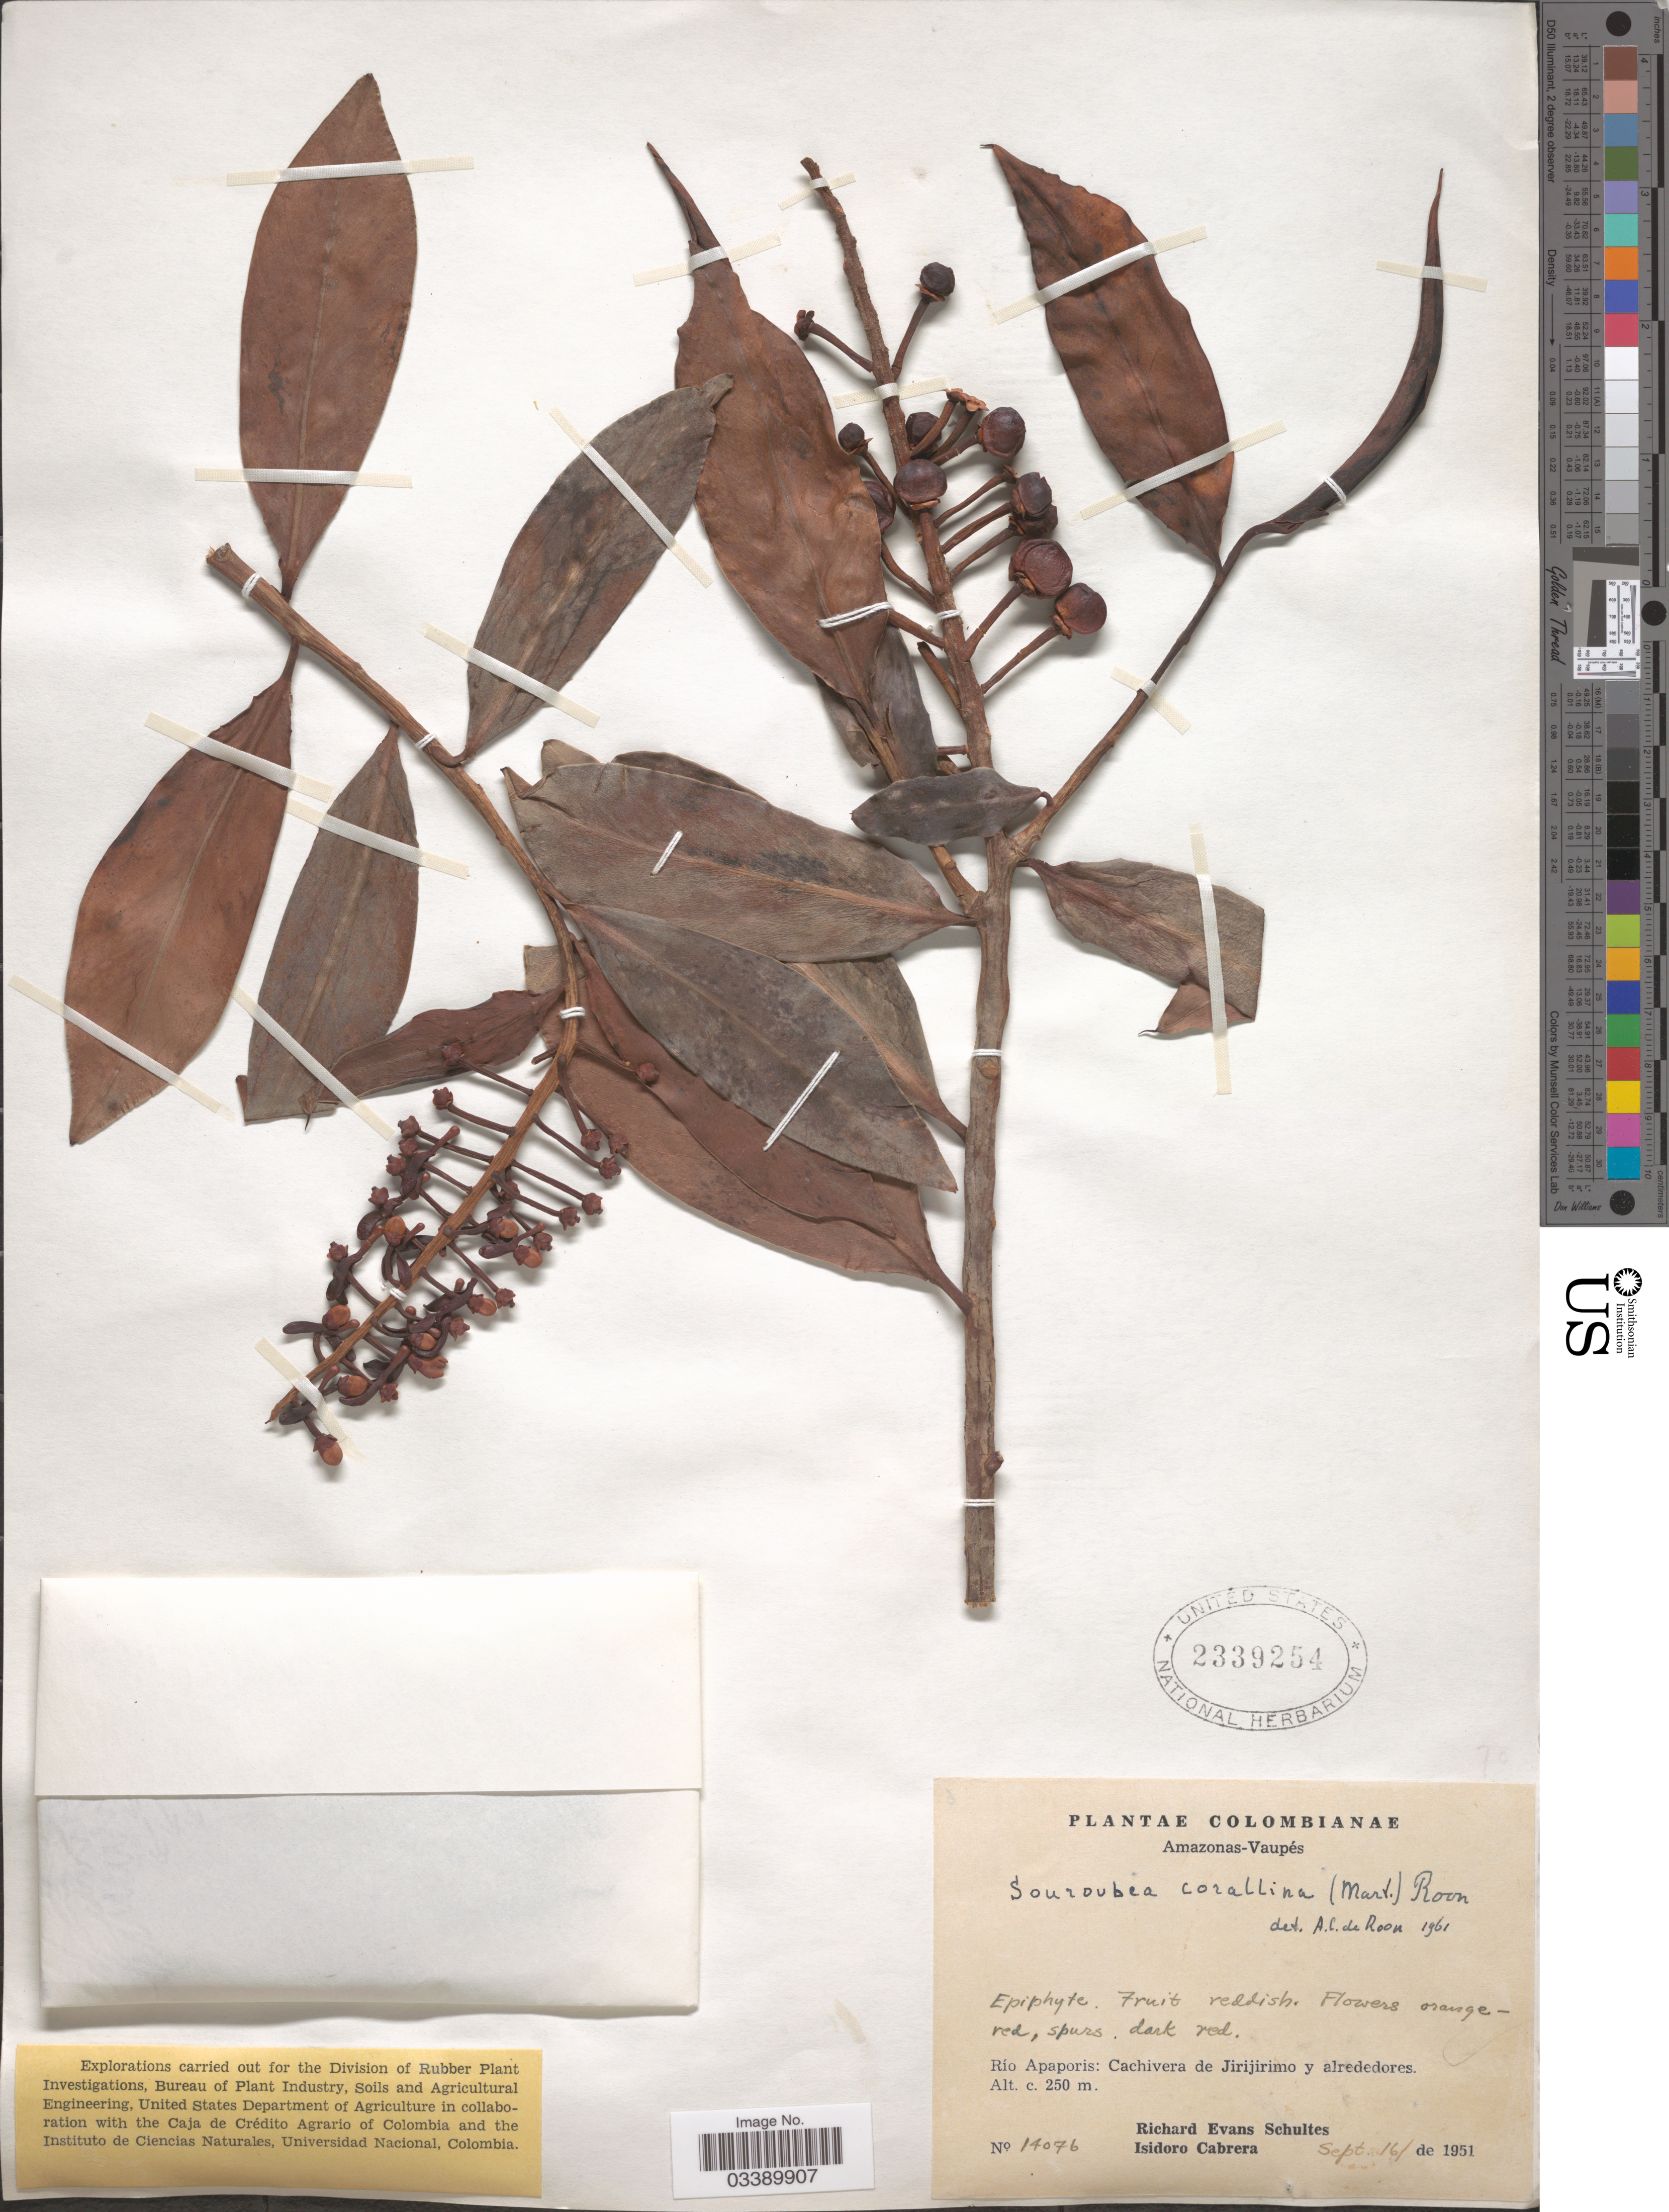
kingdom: Plantae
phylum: Tracheophyta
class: Magnoliopsida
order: Ericales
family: Marcgraviaceae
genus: Souroubea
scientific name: Souroubea corallina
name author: (Mart.) de Roon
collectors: R. E. Schultes & I. Cabrera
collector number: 14076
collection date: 1951-09-16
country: Colombia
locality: Amazonas - Vaupés. Río Apaporis: Cachivera de Jirijirmo y alrededores.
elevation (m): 250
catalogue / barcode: US 2339254